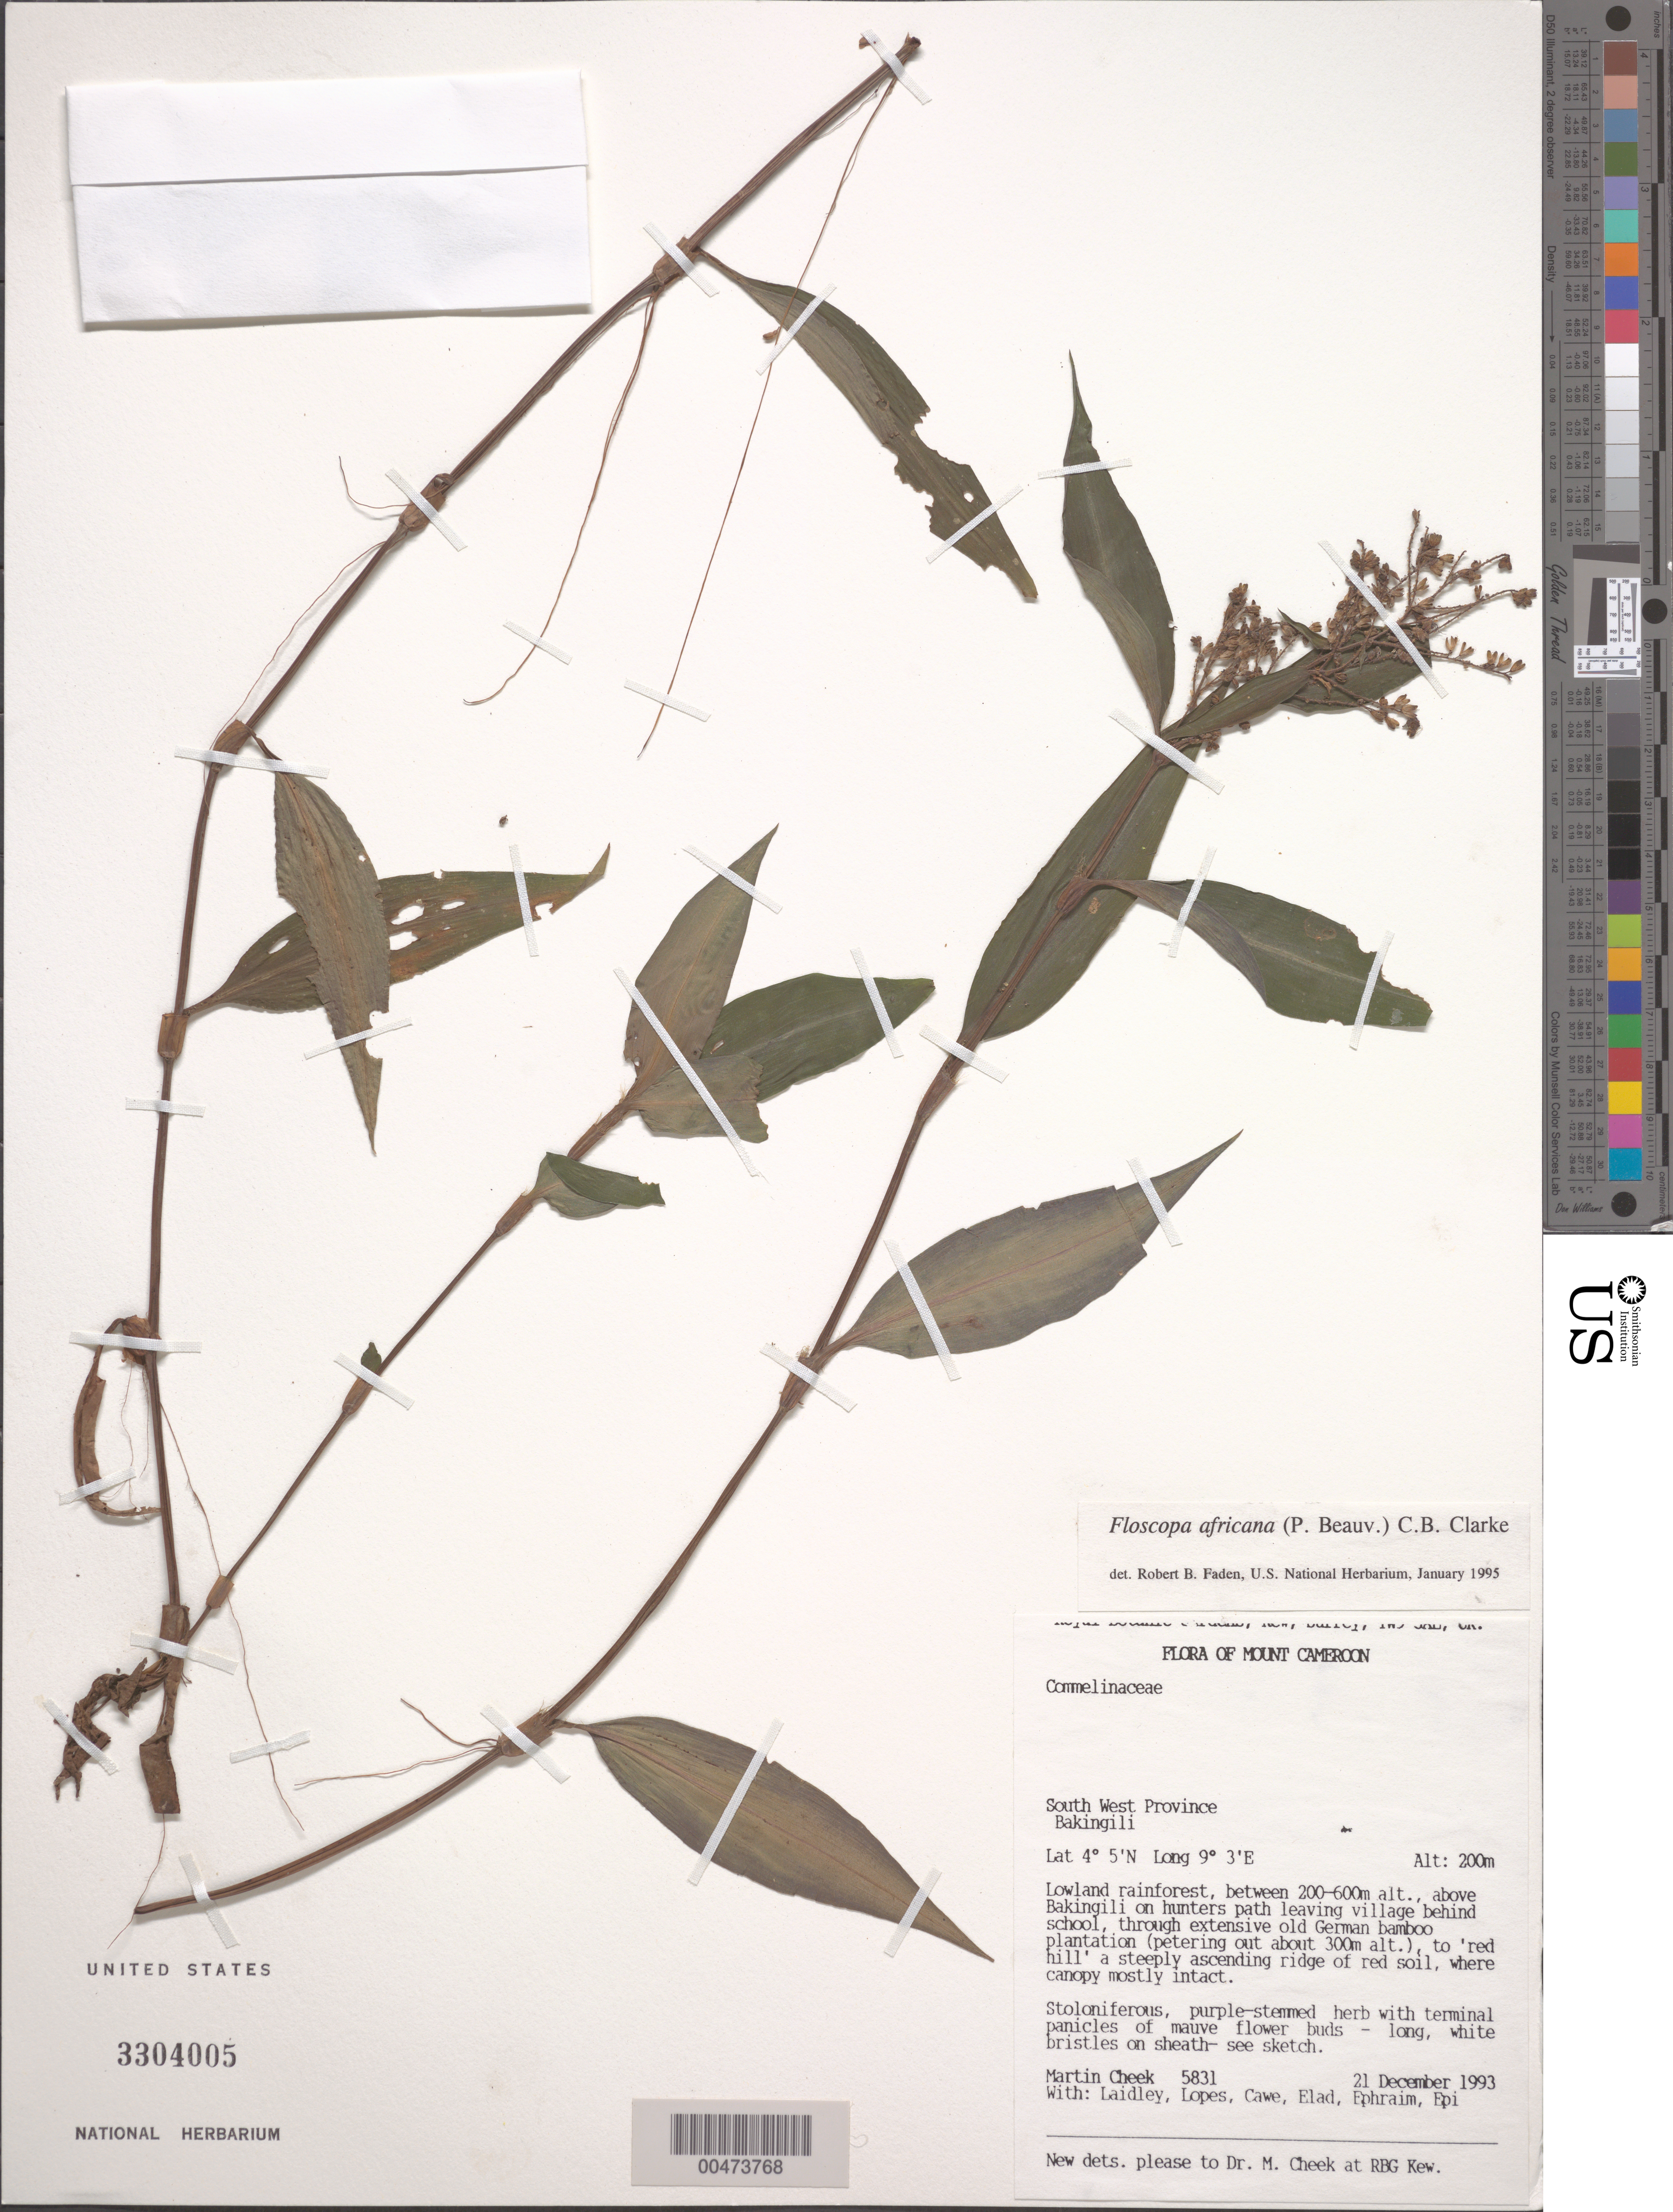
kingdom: Plantae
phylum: Tracheophyta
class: Liliopsida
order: Commelinales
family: Commelinaceae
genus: Floscopa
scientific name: Floscopa africana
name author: (P. Beauv.) C.B. Clarke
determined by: Faden, Robert B., (US), Smithsonian Institution - National Museum of Natural History (UNITED STATES)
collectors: M. Cheek, -. Laidley, -. Lopes, -. Cawe, -. Elad, -. Ephraim & -. Epi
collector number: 5831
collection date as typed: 21 Dec 1993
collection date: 1993-12-21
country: Cameroon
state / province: Sud-Ouest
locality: Bakingili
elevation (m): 200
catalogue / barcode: US 3304005